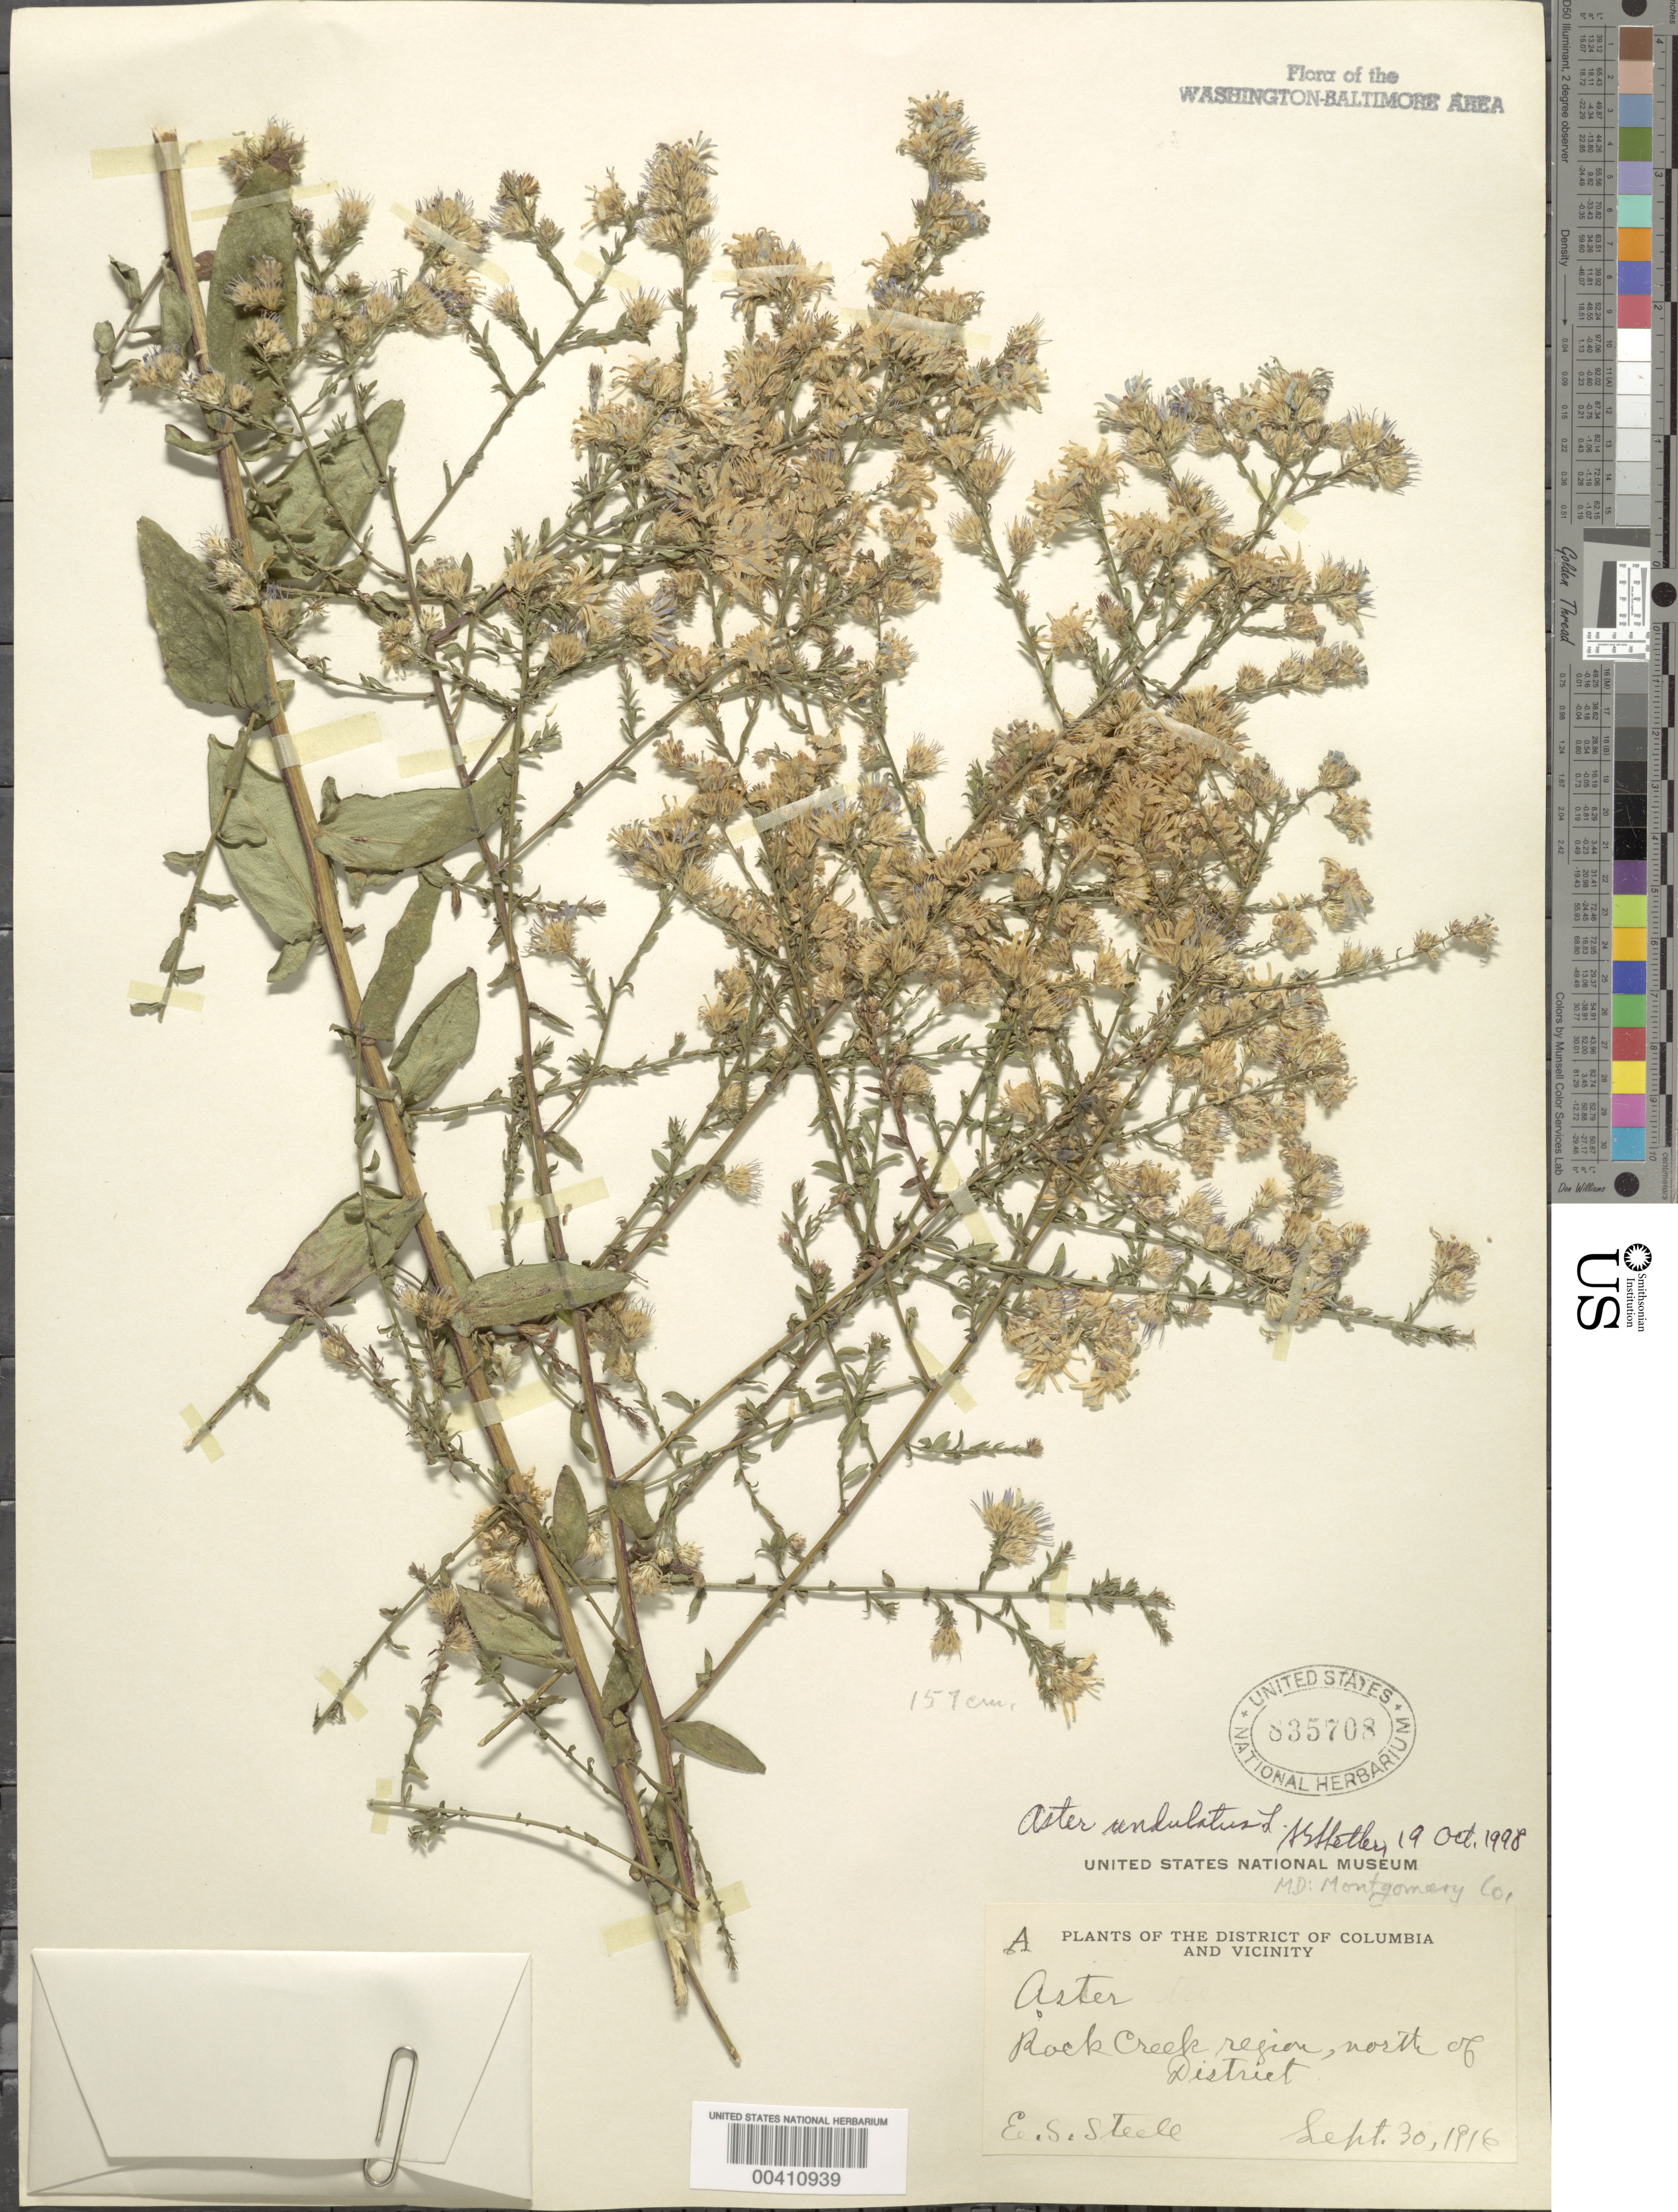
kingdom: Plantae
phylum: Tracheophyta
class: Magnoliopsida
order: Asterales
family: Asteraceae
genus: Symphyotrichum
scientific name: Symphyotrichum undulatum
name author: (L.) G.L. Nesom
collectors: E. Steele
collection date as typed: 30 Sep 1916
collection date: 1916-09-30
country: United States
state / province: Maryland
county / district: Montgomery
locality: Rock Creek Region, N of District Rock Creek Park & vicinity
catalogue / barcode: US 835708